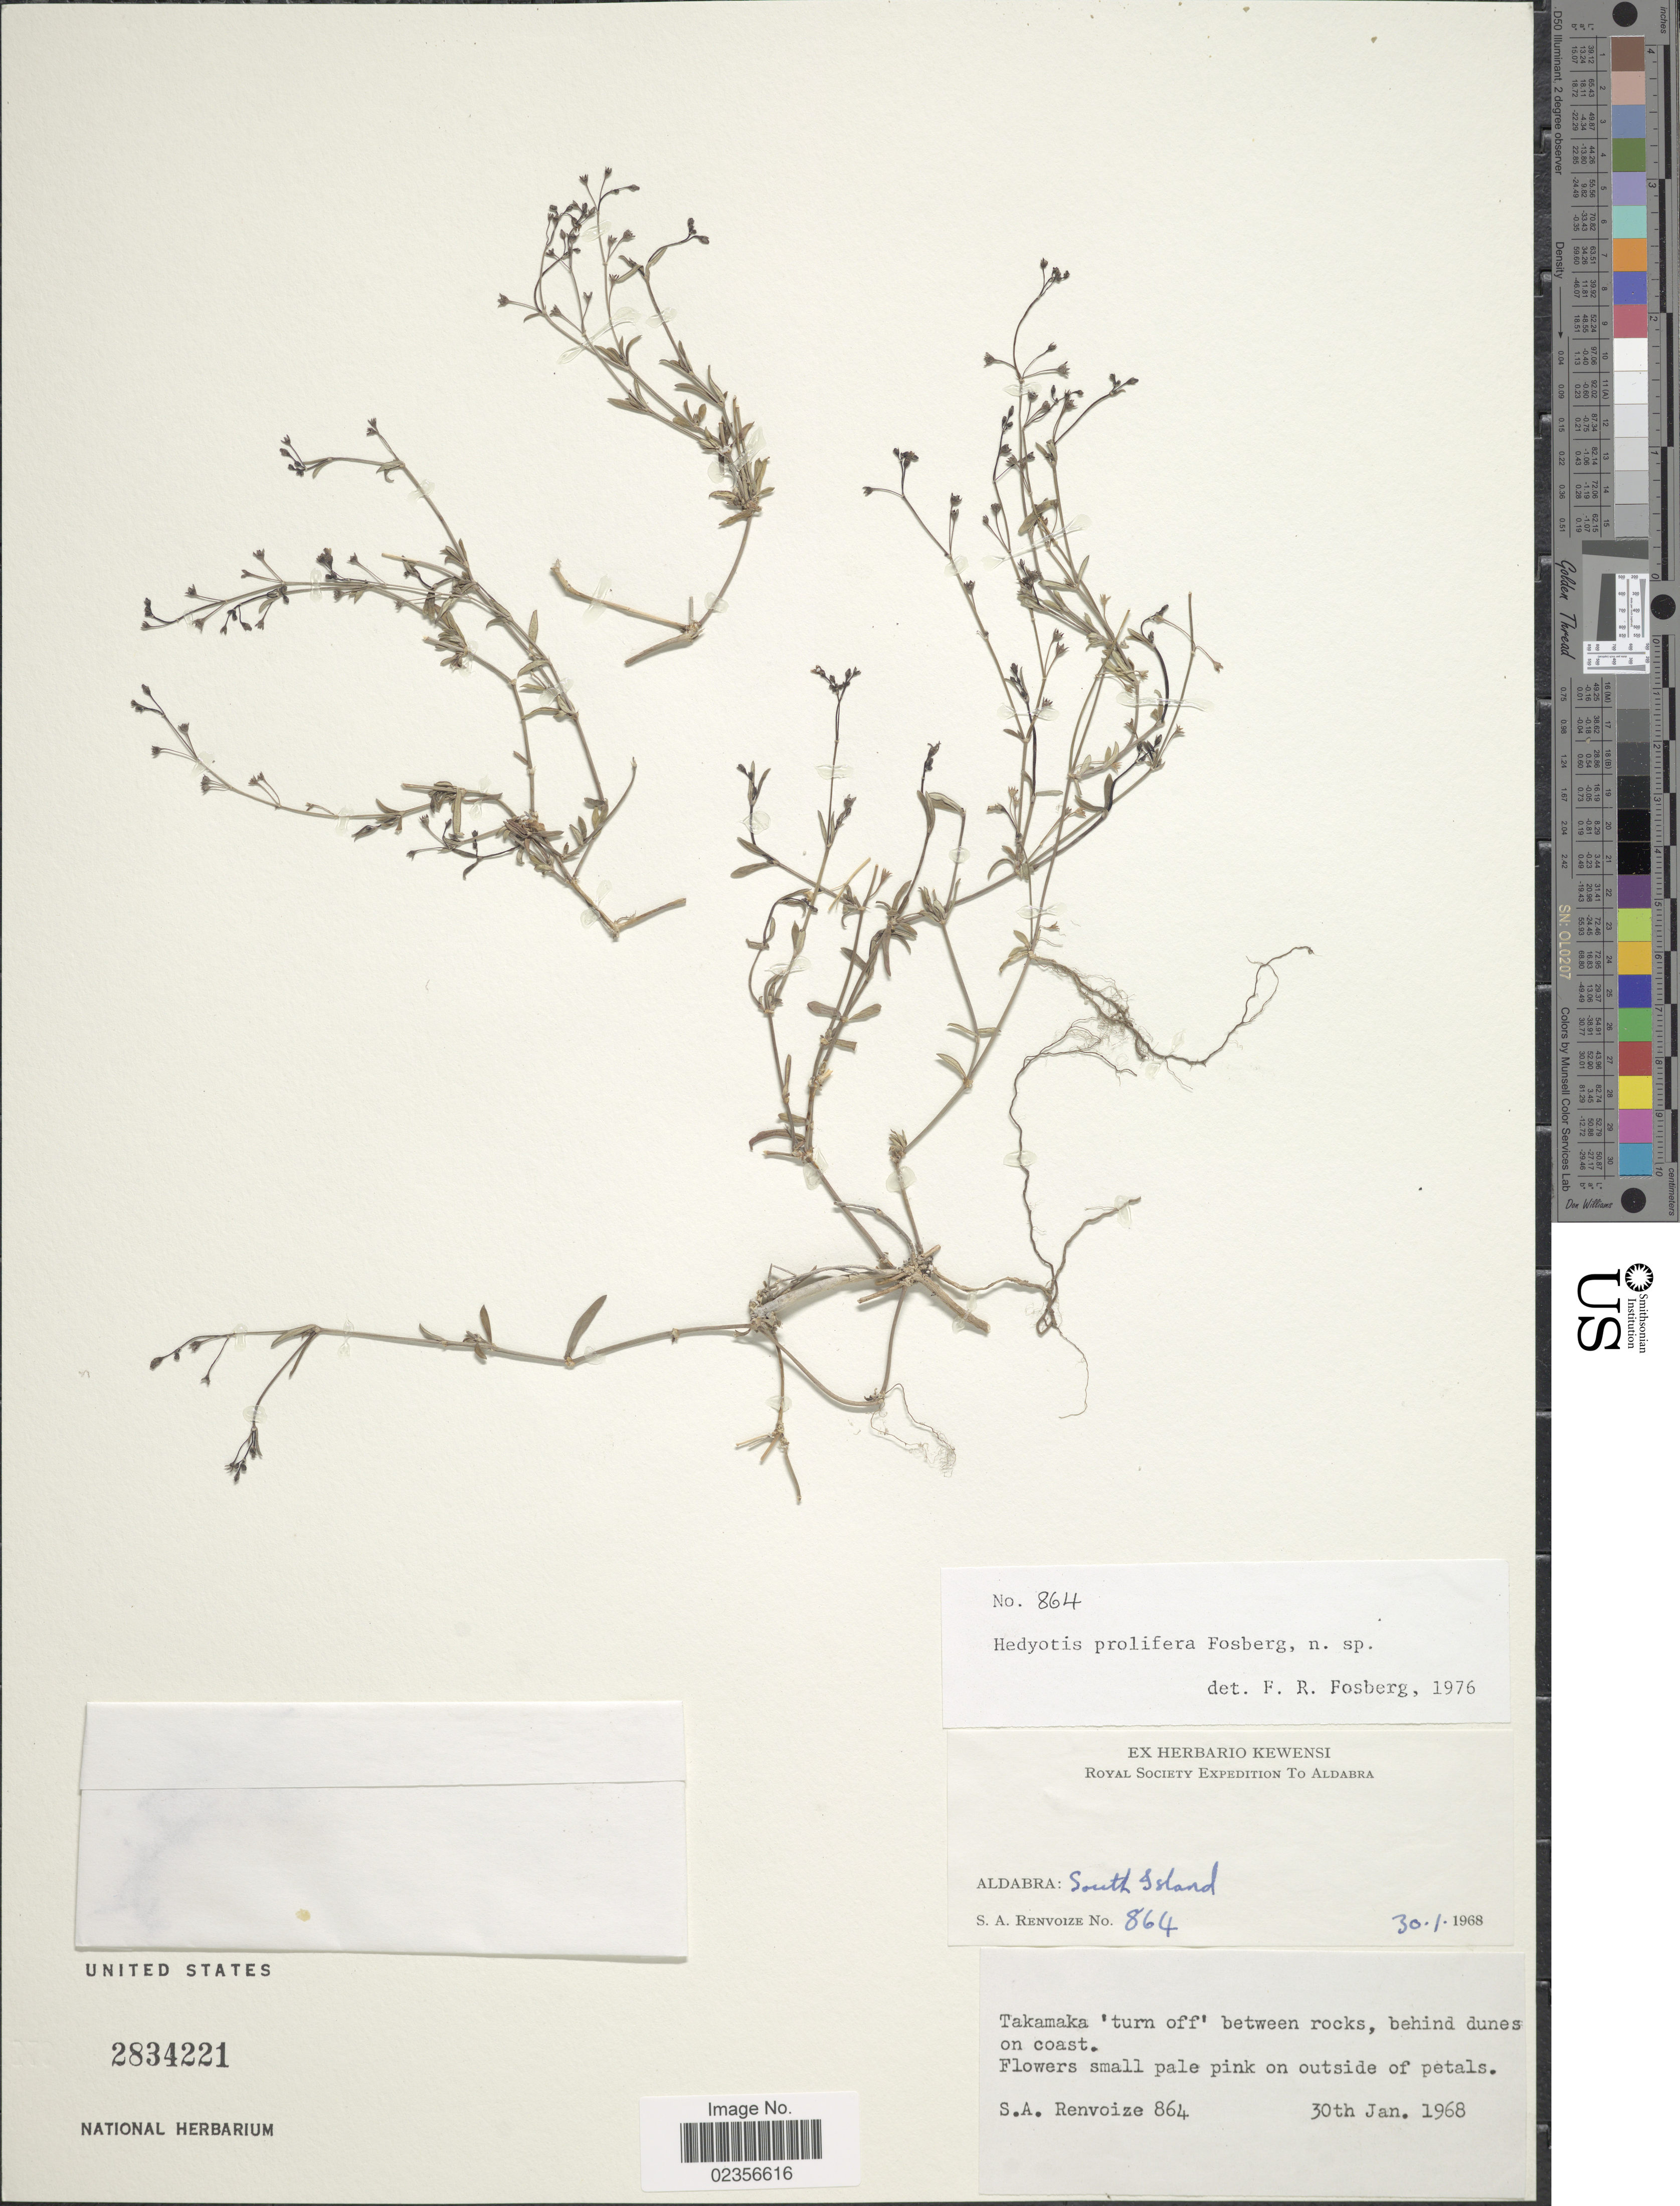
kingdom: Plantae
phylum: Tracheophyta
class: Magnoliopsida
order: Gentianales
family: Rubiaceae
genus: Hedyotis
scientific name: Hedyotis prolifera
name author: Fosberg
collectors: S. A. Renvoize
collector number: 864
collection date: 1968-01-30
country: Seychelles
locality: Aldabra: South Island. Takamaka 'turn off'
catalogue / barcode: US 2834221